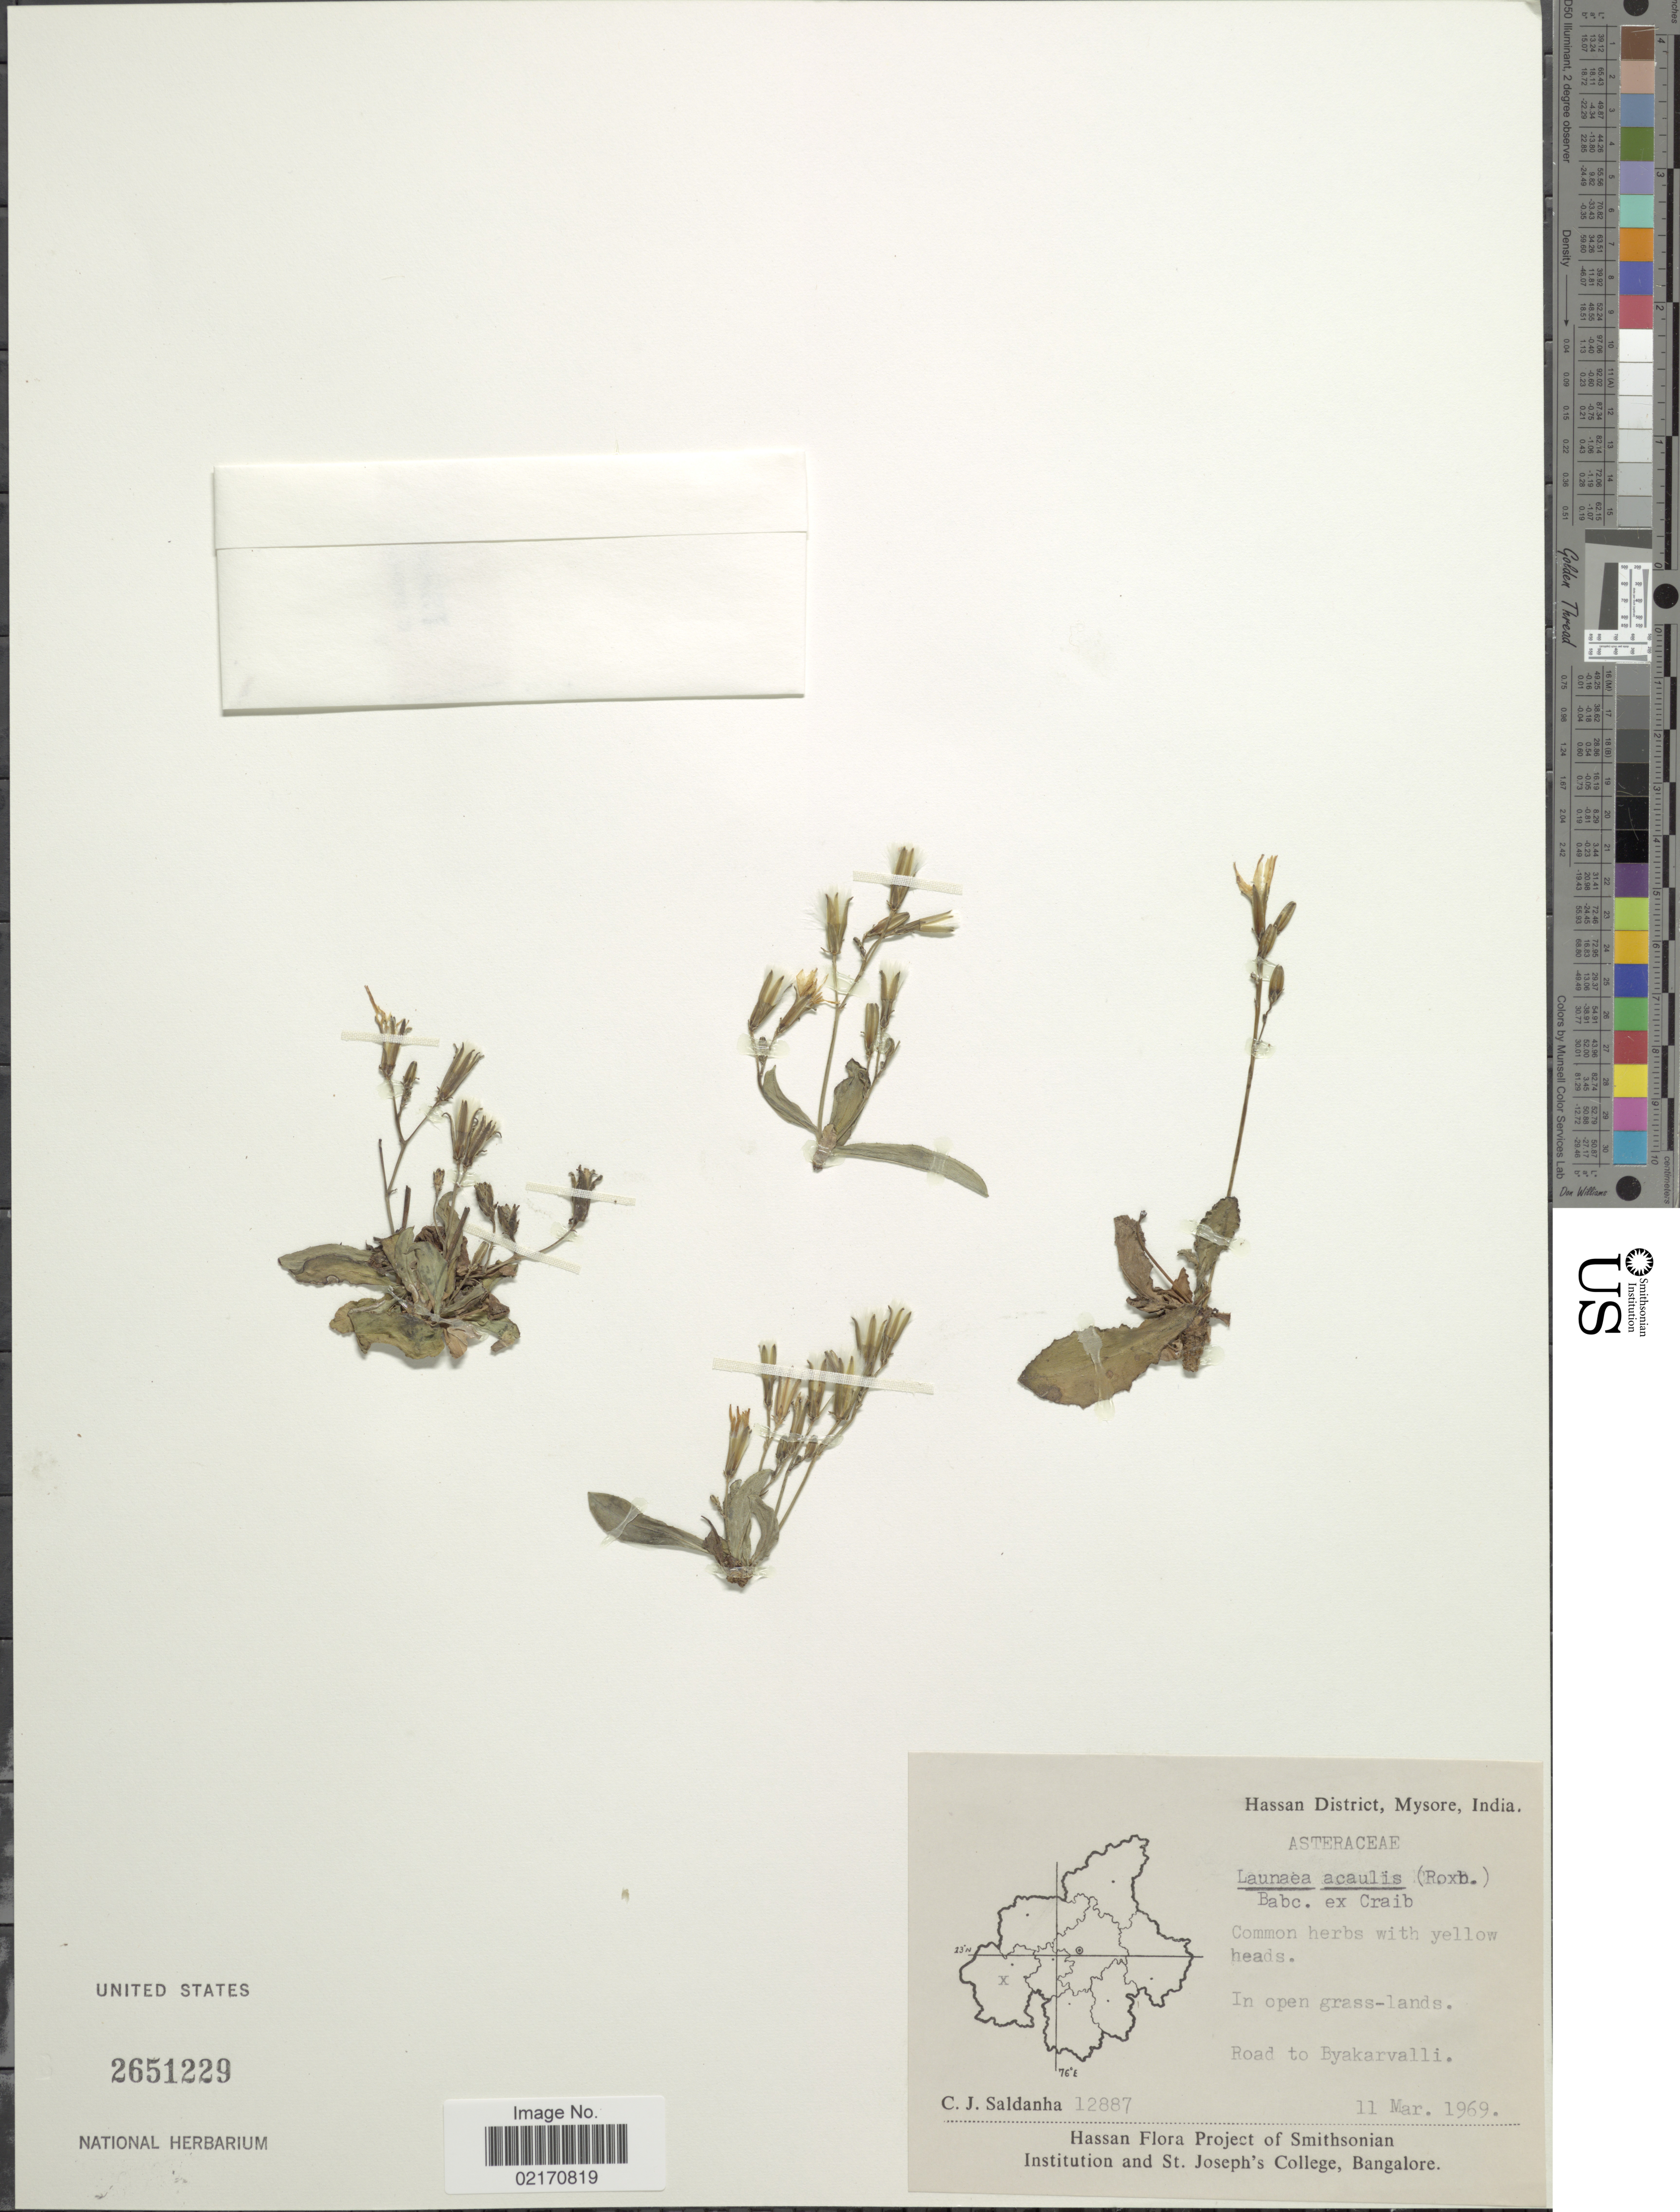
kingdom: Plantae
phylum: Tracheophyta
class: Magnoliopsida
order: Asterales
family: Asteraceae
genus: Launaea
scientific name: Launaea acaulis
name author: (Roxb.) Kerr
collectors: C. J. Saldanha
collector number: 12887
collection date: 1969-03-11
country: India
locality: Hassan District, Mysore, road to Byakarvalli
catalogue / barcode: US 2651229